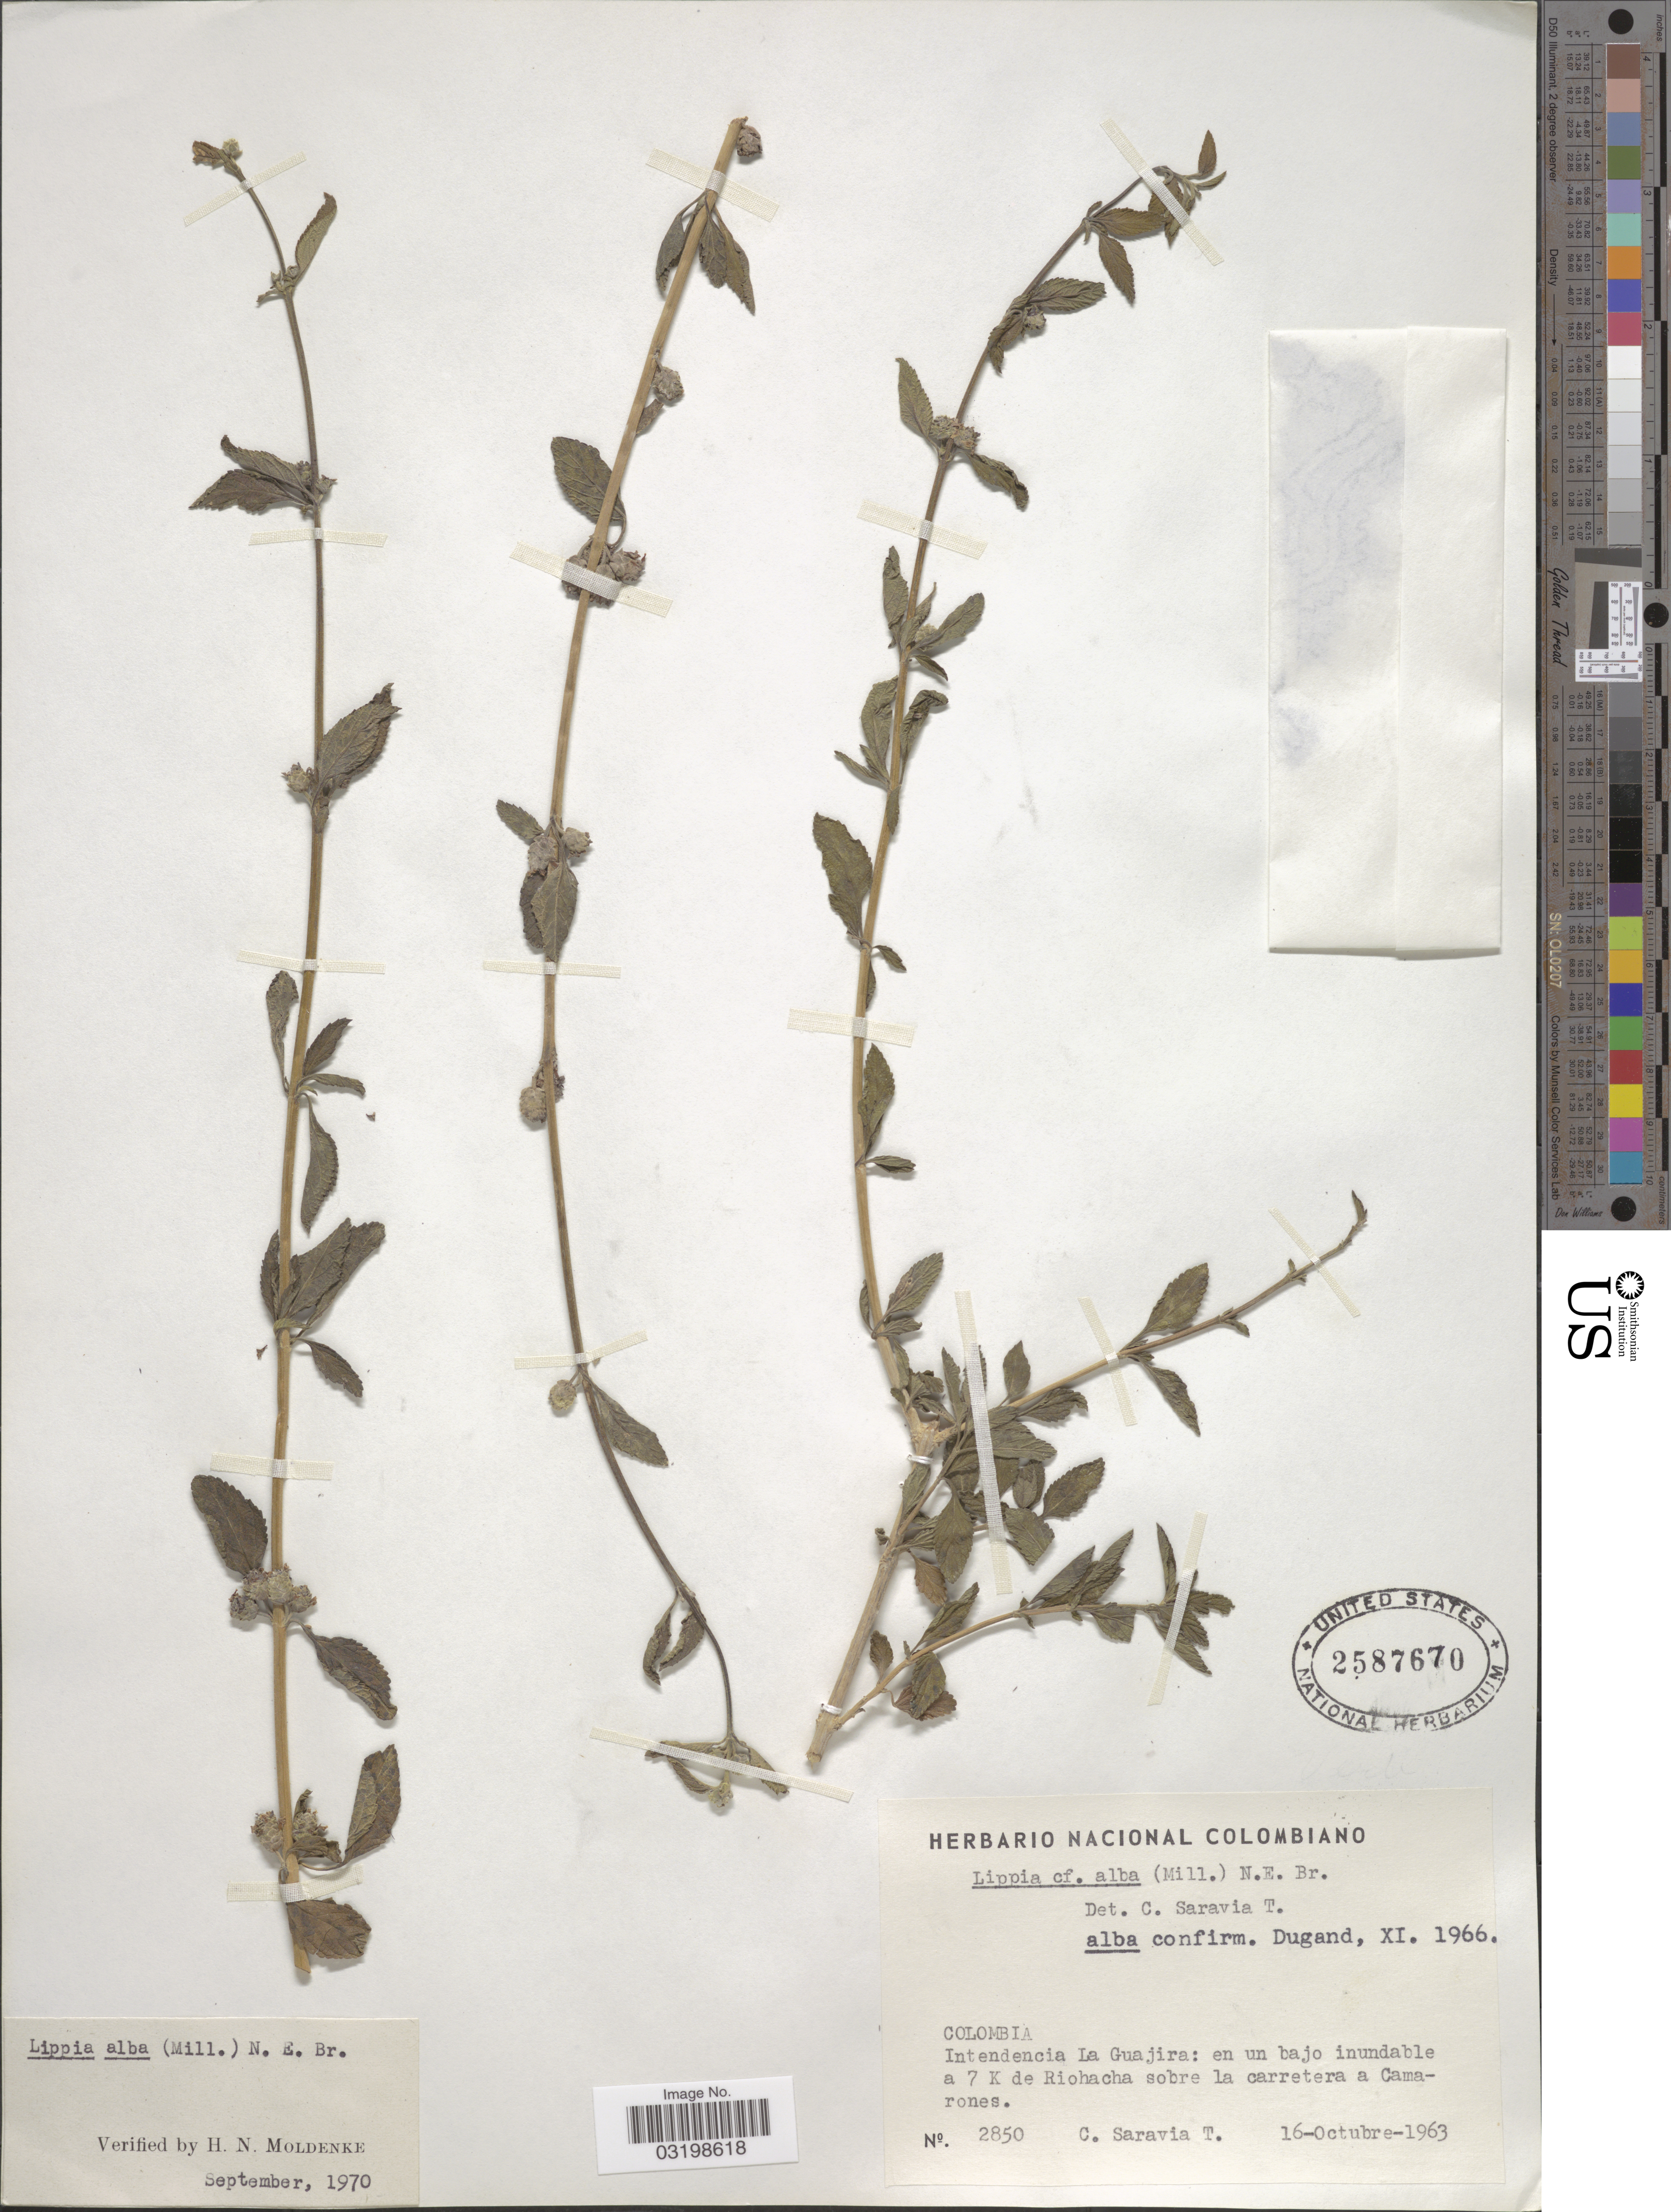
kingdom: Plantae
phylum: Tracheophyta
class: Magnoliopsida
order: Lamiales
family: Verbenaceae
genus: Lippia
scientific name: Lippia alba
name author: (Mill.) N.E. Br. ex Britton & P. Wilson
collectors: C. Saravia T.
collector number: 2850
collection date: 1963-10-16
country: Colombia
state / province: La Guajira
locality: Intendencia La Guajira: en un bajo inundable a 7 K de Riohacha sobre la carretera a Camarones.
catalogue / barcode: US 2587670